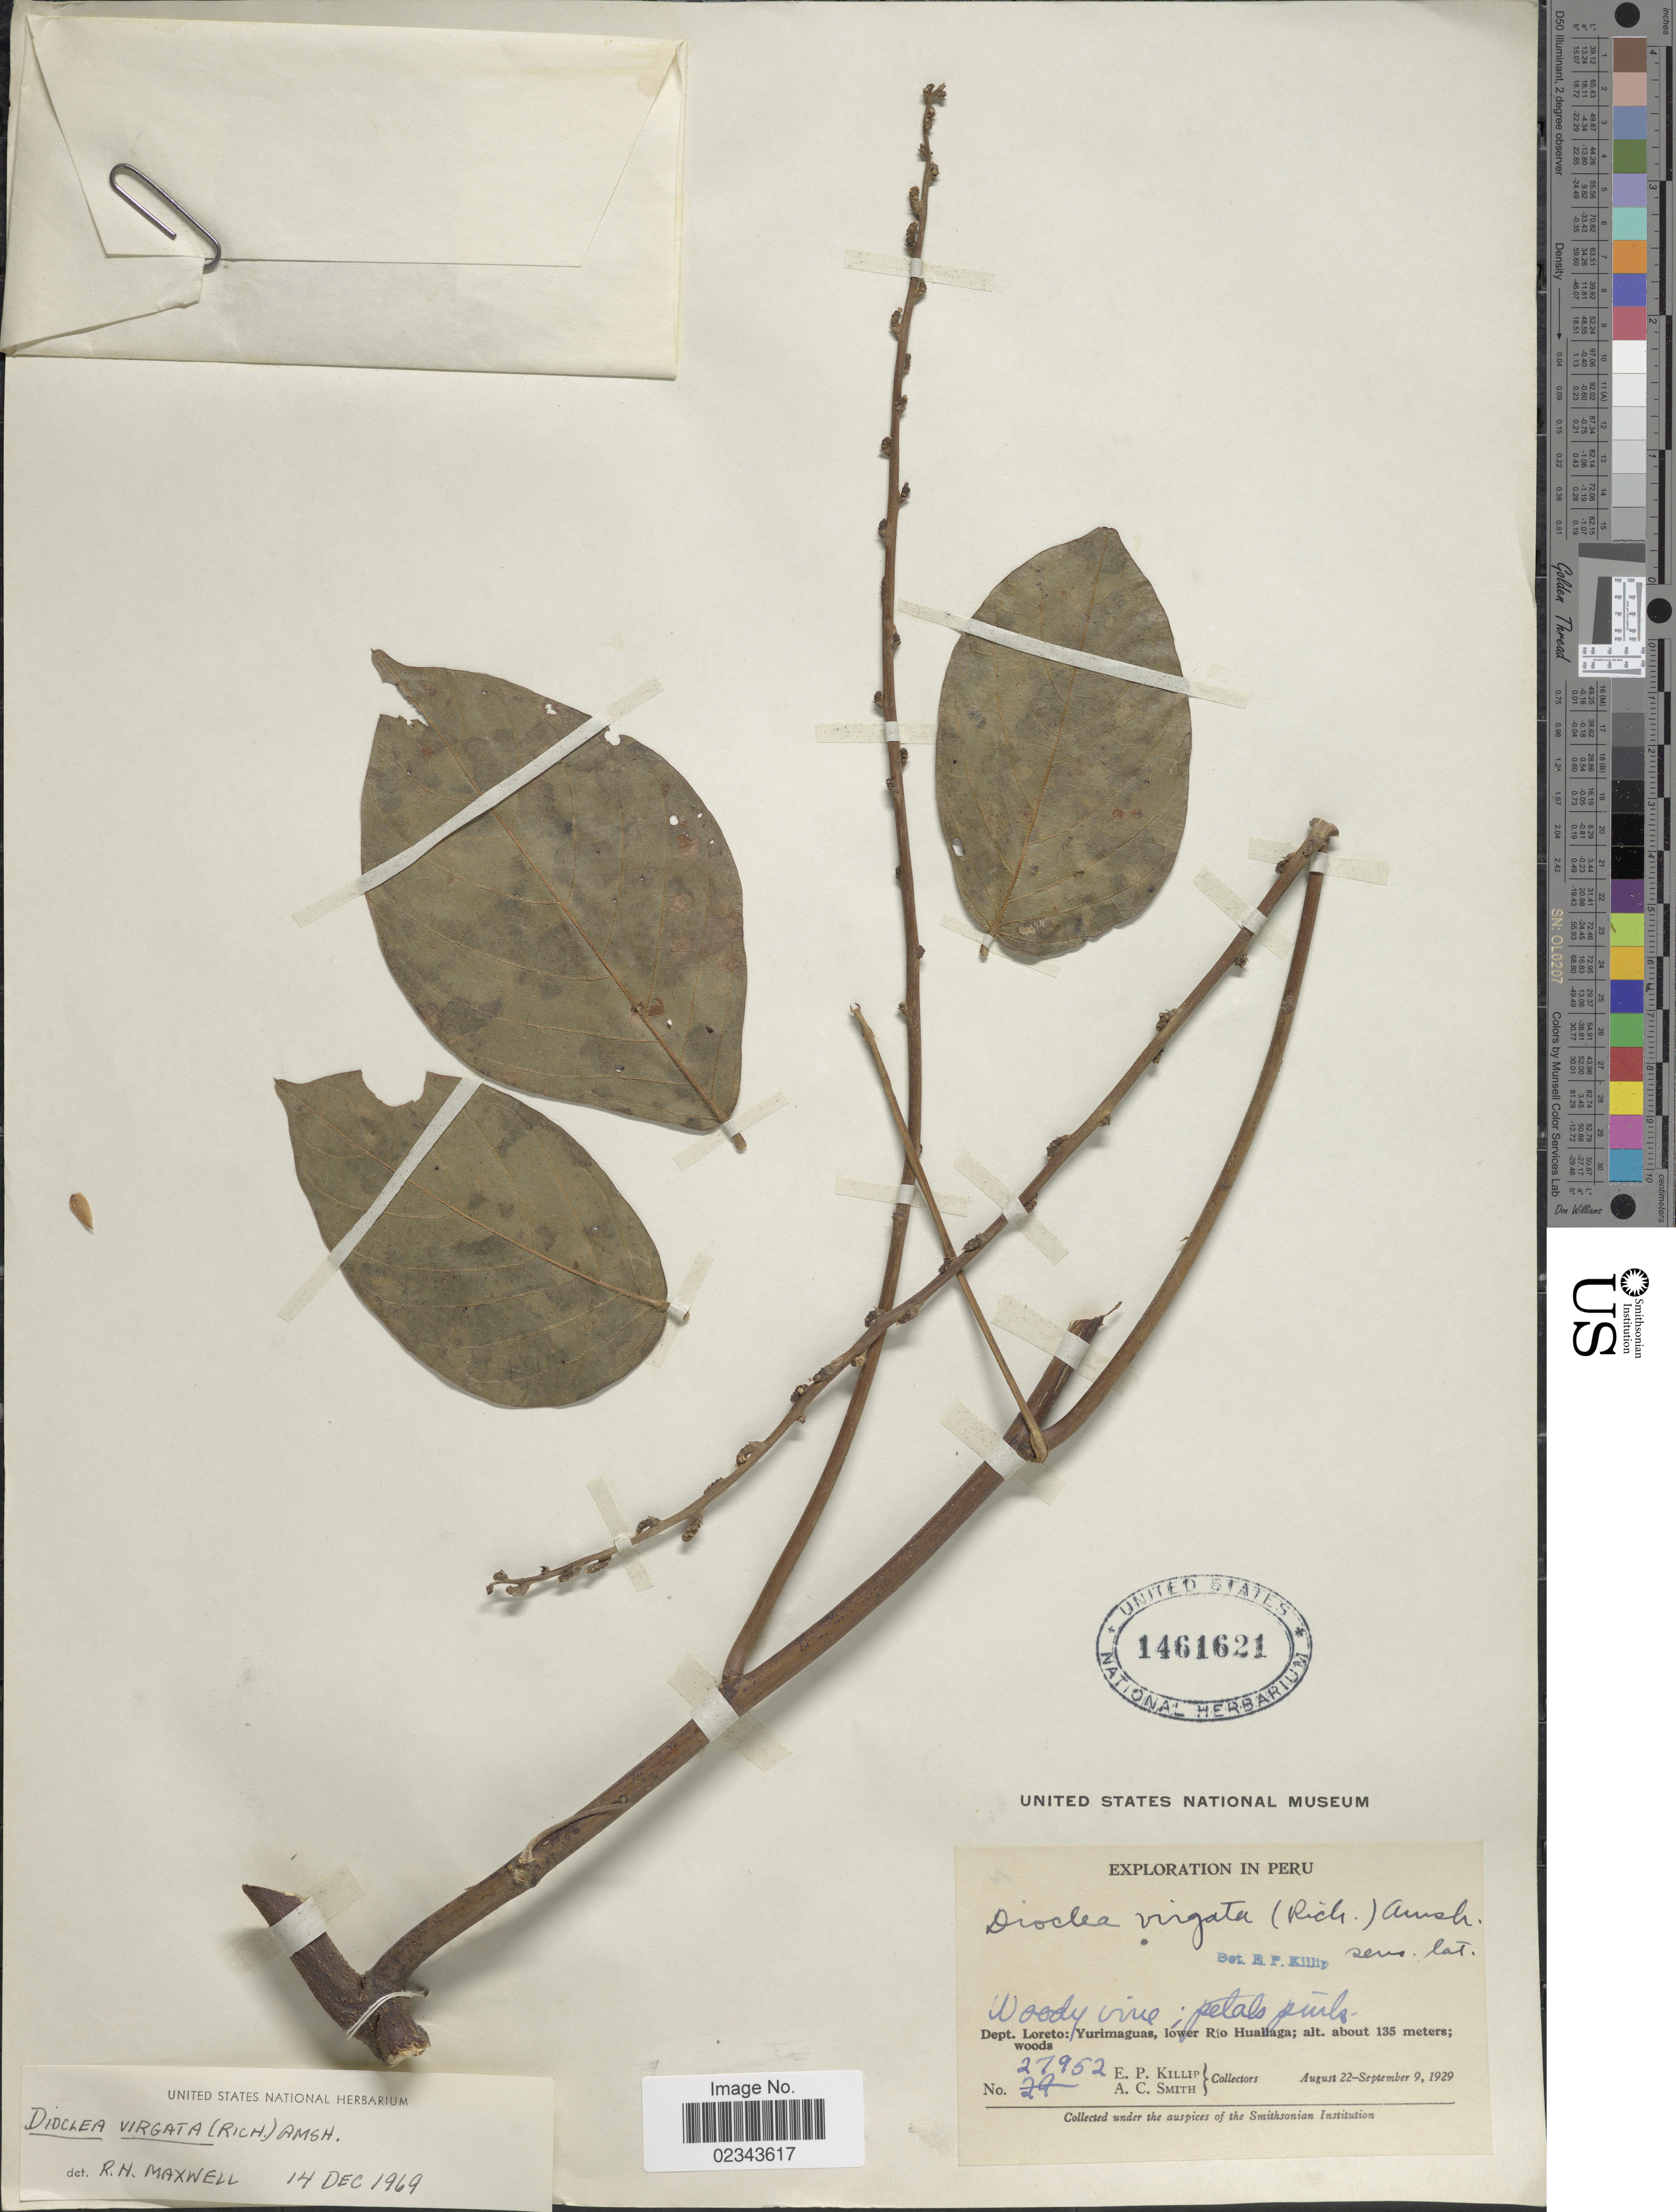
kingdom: Plantae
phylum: Tracheophyta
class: Magnoliopsida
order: Fabales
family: Fabaceae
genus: Dioclea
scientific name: Dioclea virgata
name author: (Rich.) Amshoff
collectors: E. P. Killip & A. C. Smith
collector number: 27952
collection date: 1929-08-22/1929-09-09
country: Peru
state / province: Loreto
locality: Yurimaguas, lower Rio Huallaga.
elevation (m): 135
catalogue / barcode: US 1461621